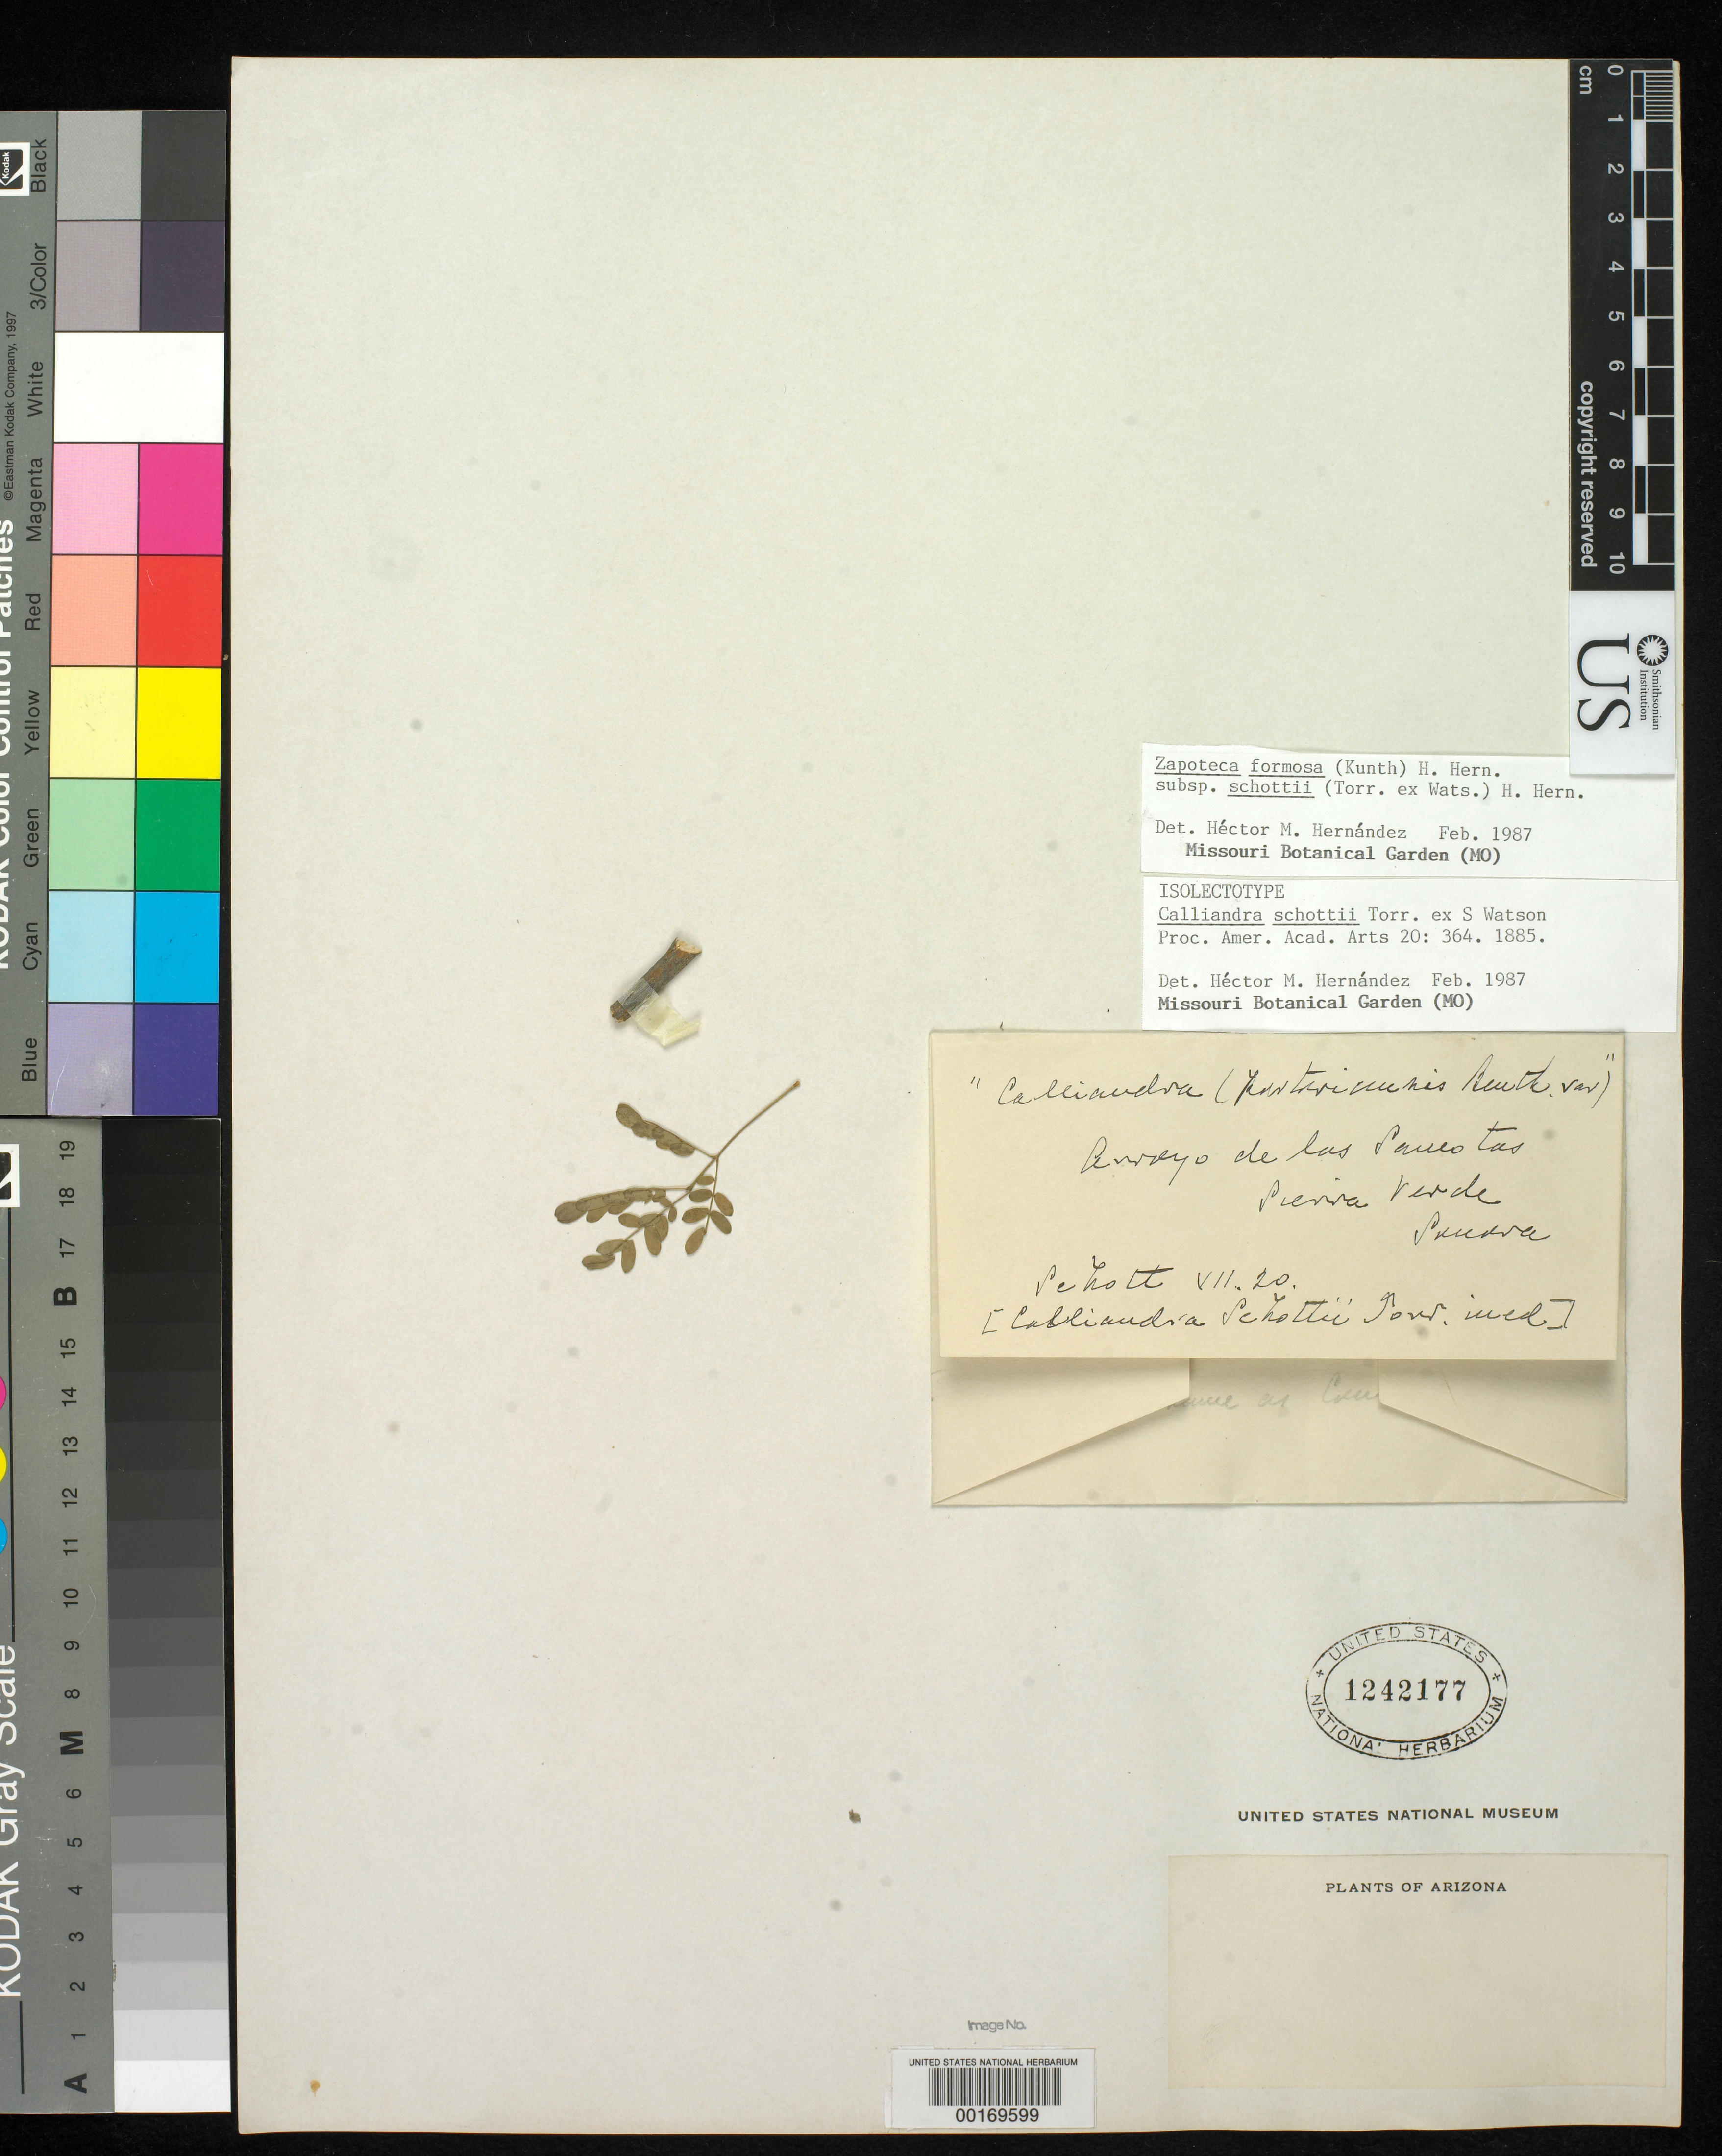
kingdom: Plantae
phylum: Tracheophyta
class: Magnoliopsida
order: Fabales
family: Fabaceae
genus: Calliandra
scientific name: Calliandra schottii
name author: Torr. ex S. Watson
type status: Isolectotype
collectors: A. C. V. Schott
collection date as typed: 20 Jul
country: Mexico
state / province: Sonora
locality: Arroyo de Los Sanotas, Sierra Verde.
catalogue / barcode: US 1242177